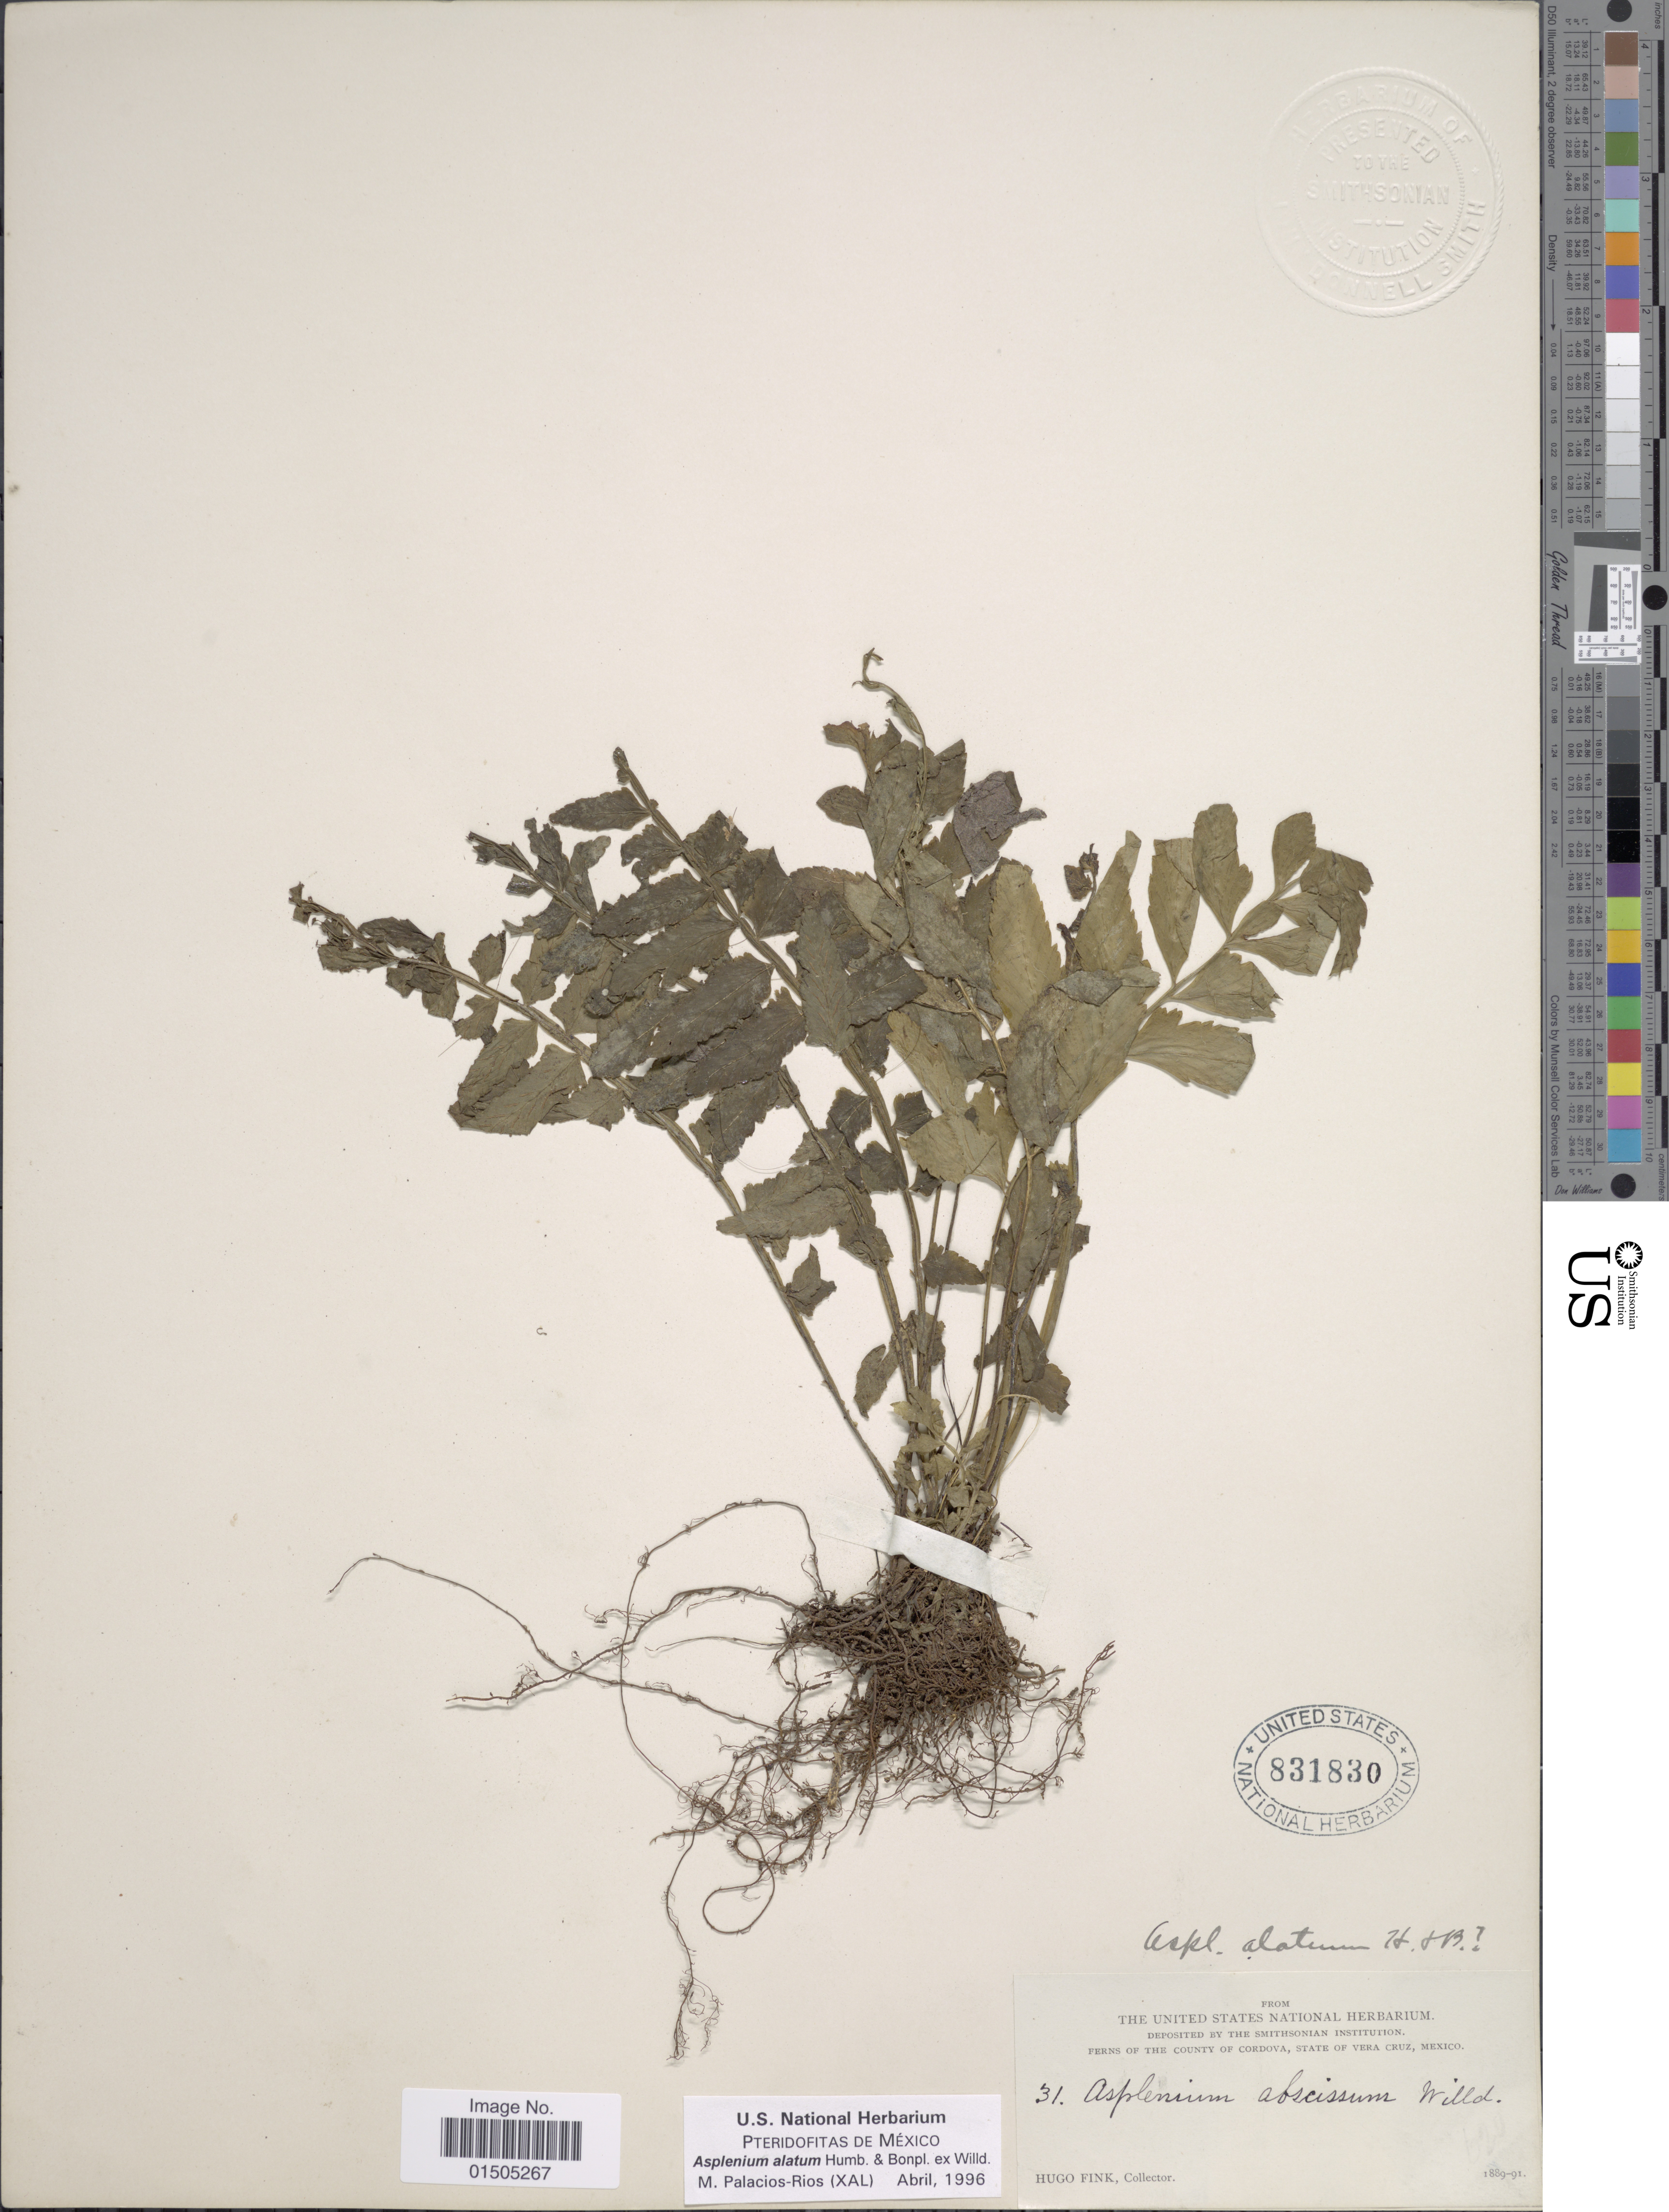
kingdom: Plantae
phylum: Tracheophyta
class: Polypodiopsida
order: Polypodiales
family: Aspleniaceae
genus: Asplenium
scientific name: Asplenium alatum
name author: Humb. & Bonpl. ex Willd.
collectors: H. Fink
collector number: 31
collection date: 1889/1891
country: Mexico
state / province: Veracruz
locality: Ferns of the County of Cordova.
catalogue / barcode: US 831830